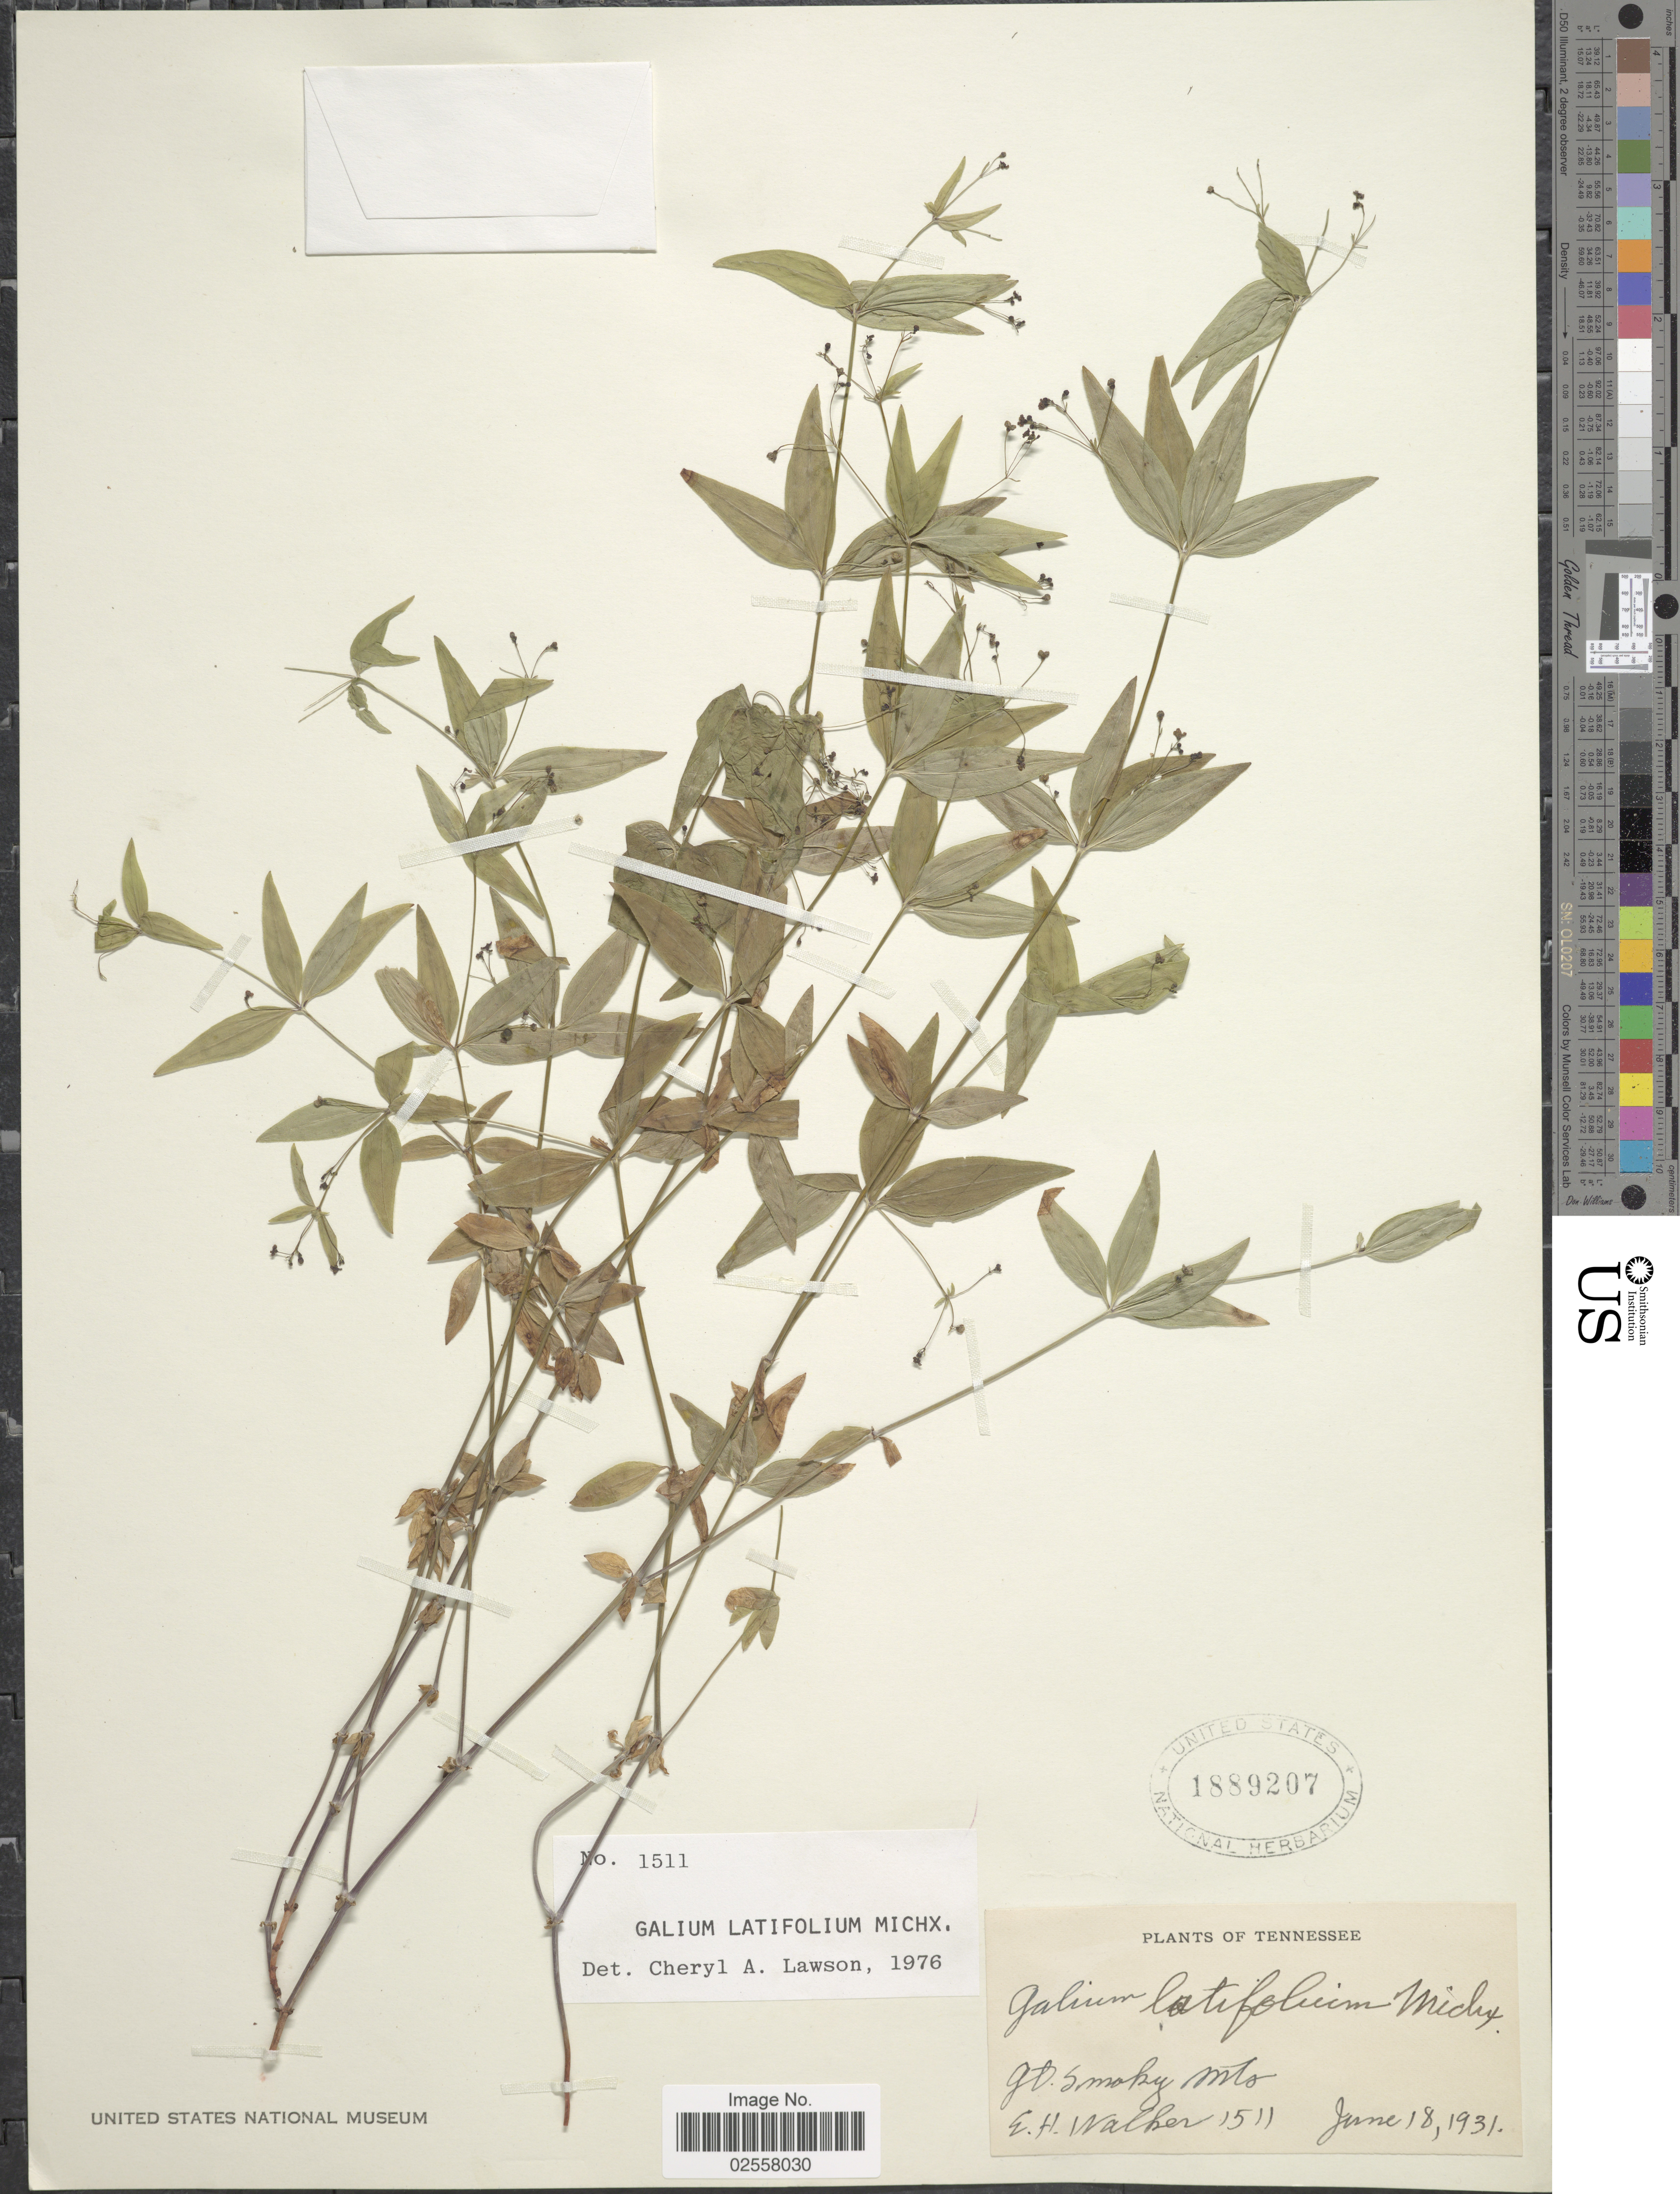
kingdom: Plantae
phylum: Tracheophyta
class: Magnoliopsida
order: Gentianales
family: Rubiaceae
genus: Galium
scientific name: Galium latifolium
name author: Michx.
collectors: E. H. Walker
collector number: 1511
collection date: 1931-06-18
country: United States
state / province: Tennessee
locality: Gt. Smoky Mts.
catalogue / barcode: US 1889207